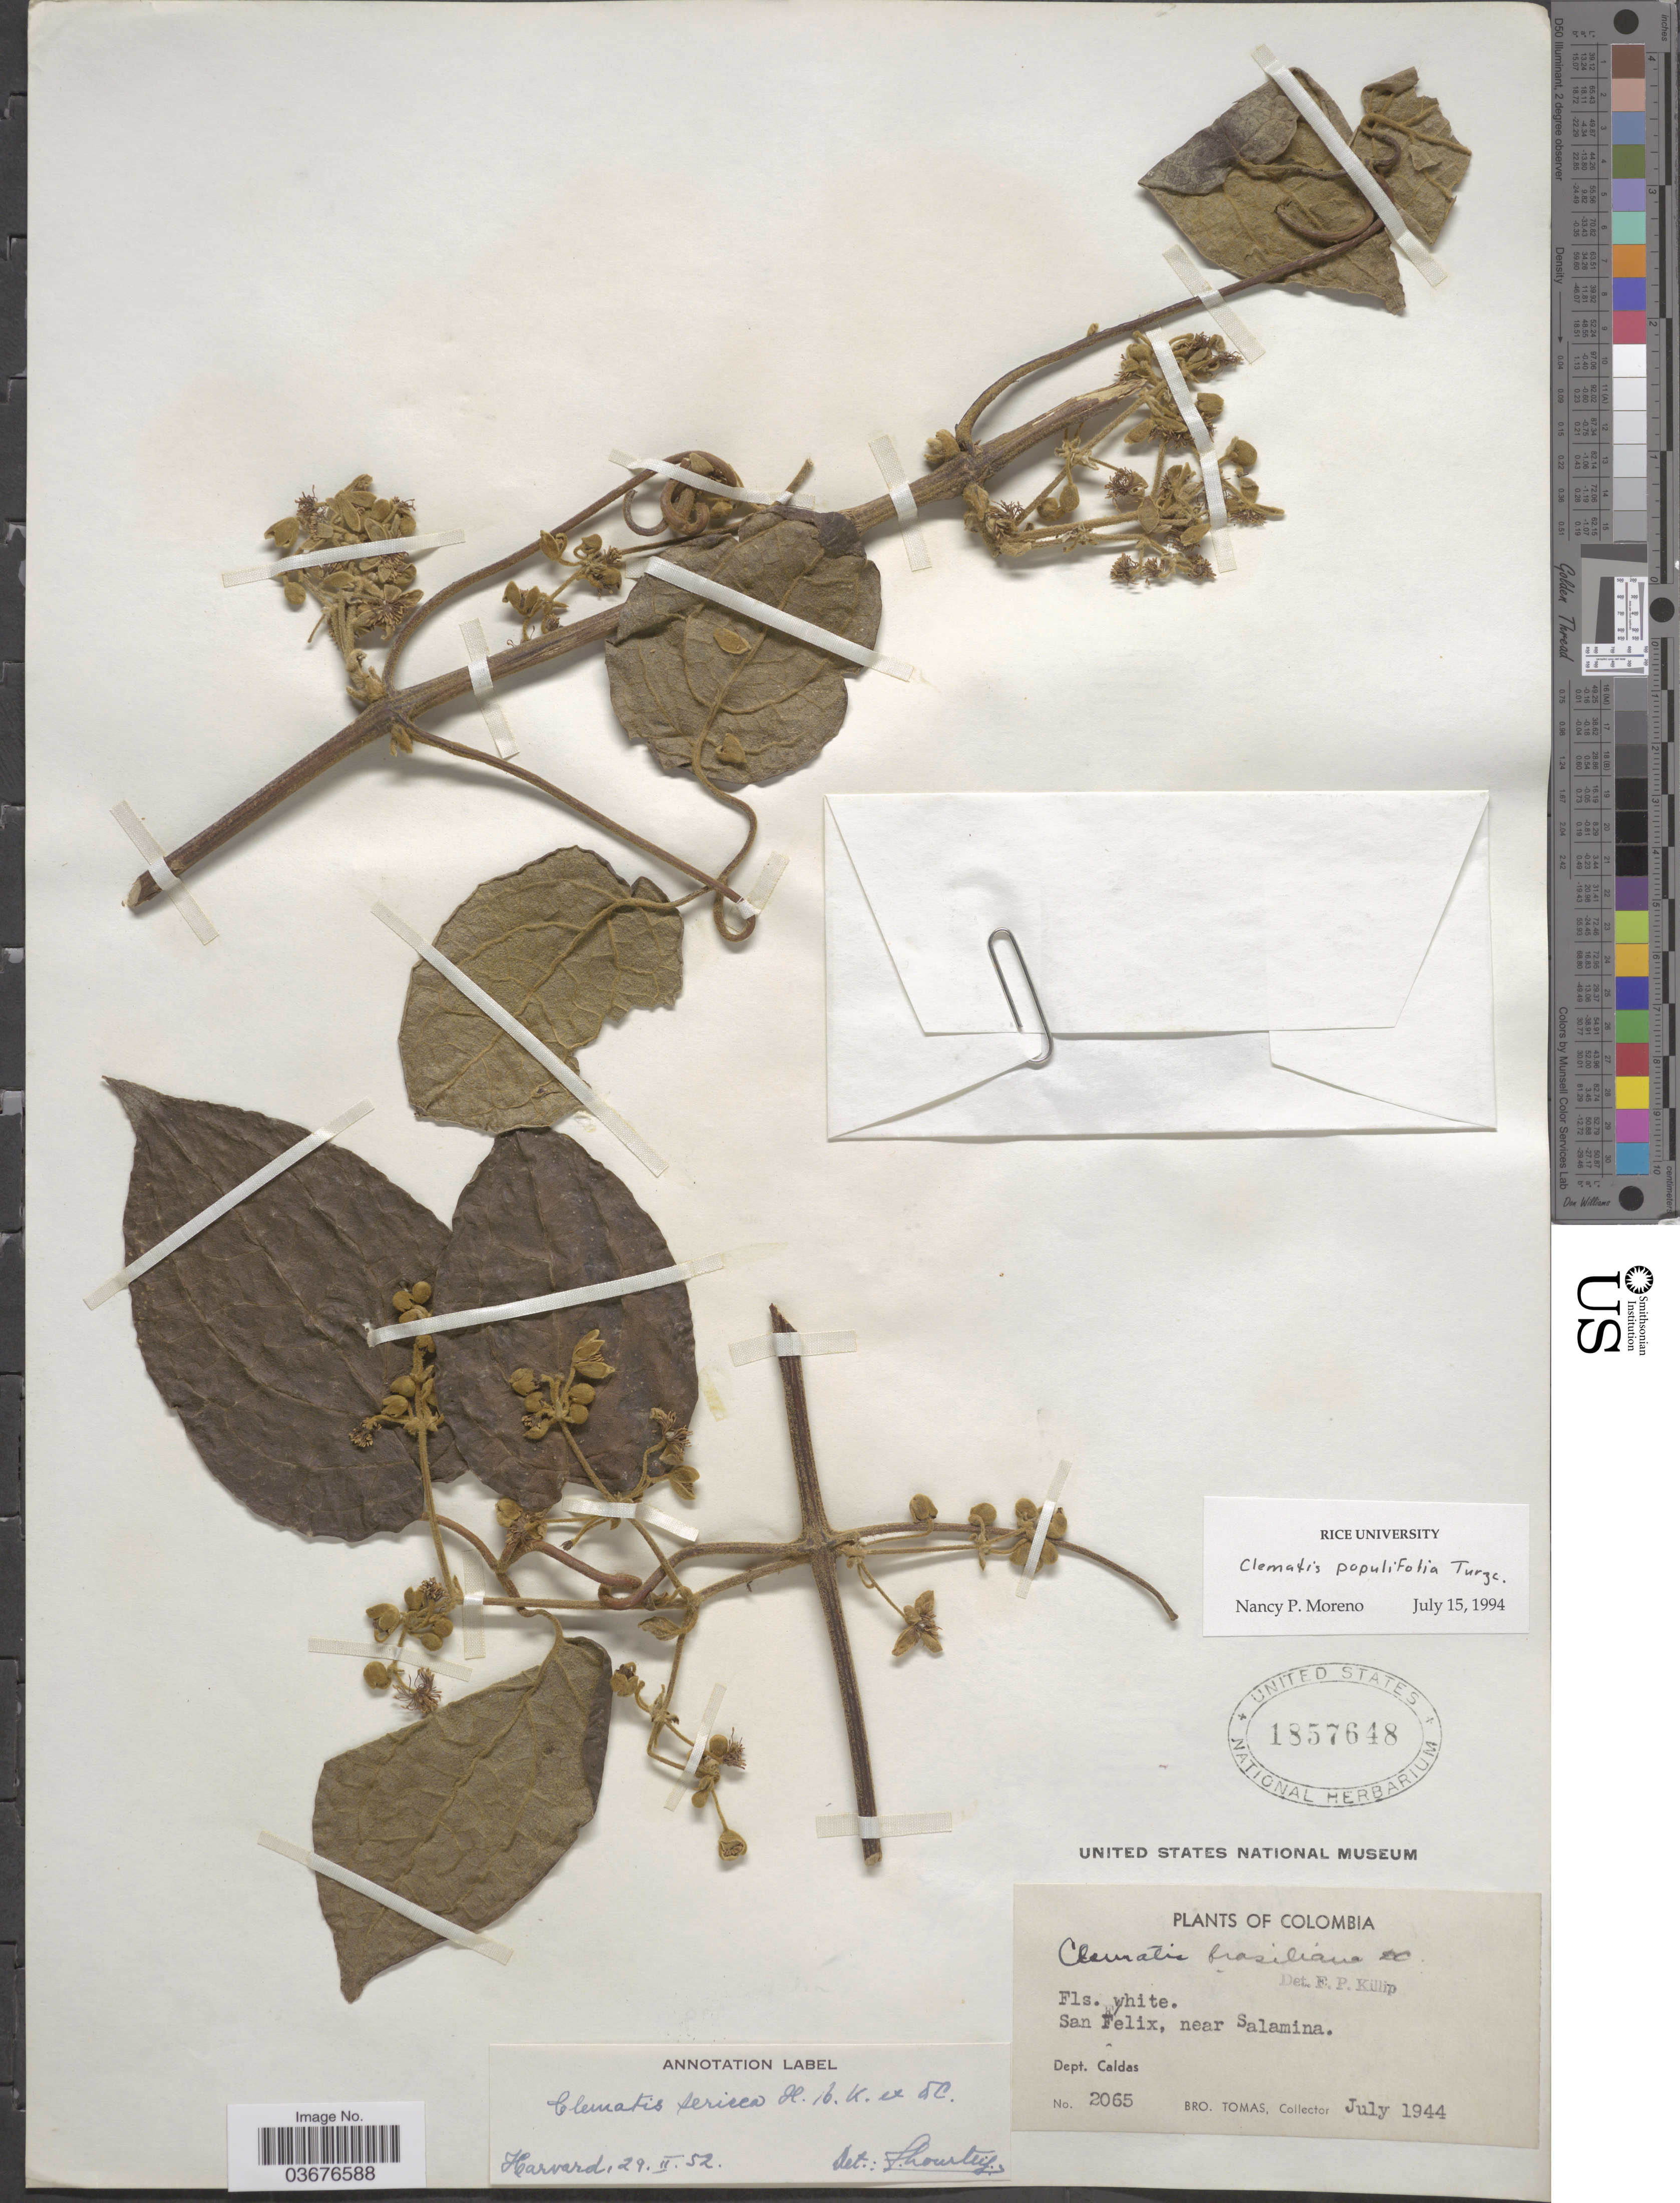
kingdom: Plantae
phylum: Tracheophyta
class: Magnoliopsida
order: Ranunculales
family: Ranunculaceae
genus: Clematis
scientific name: Clematis populifolia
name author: Turcz.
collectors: B. Tomas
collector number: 2065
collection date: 1944-07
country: Colombia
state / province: Caldas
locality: San Felix, near Salamina. Dept. Caldas.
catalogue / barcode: US 1857648